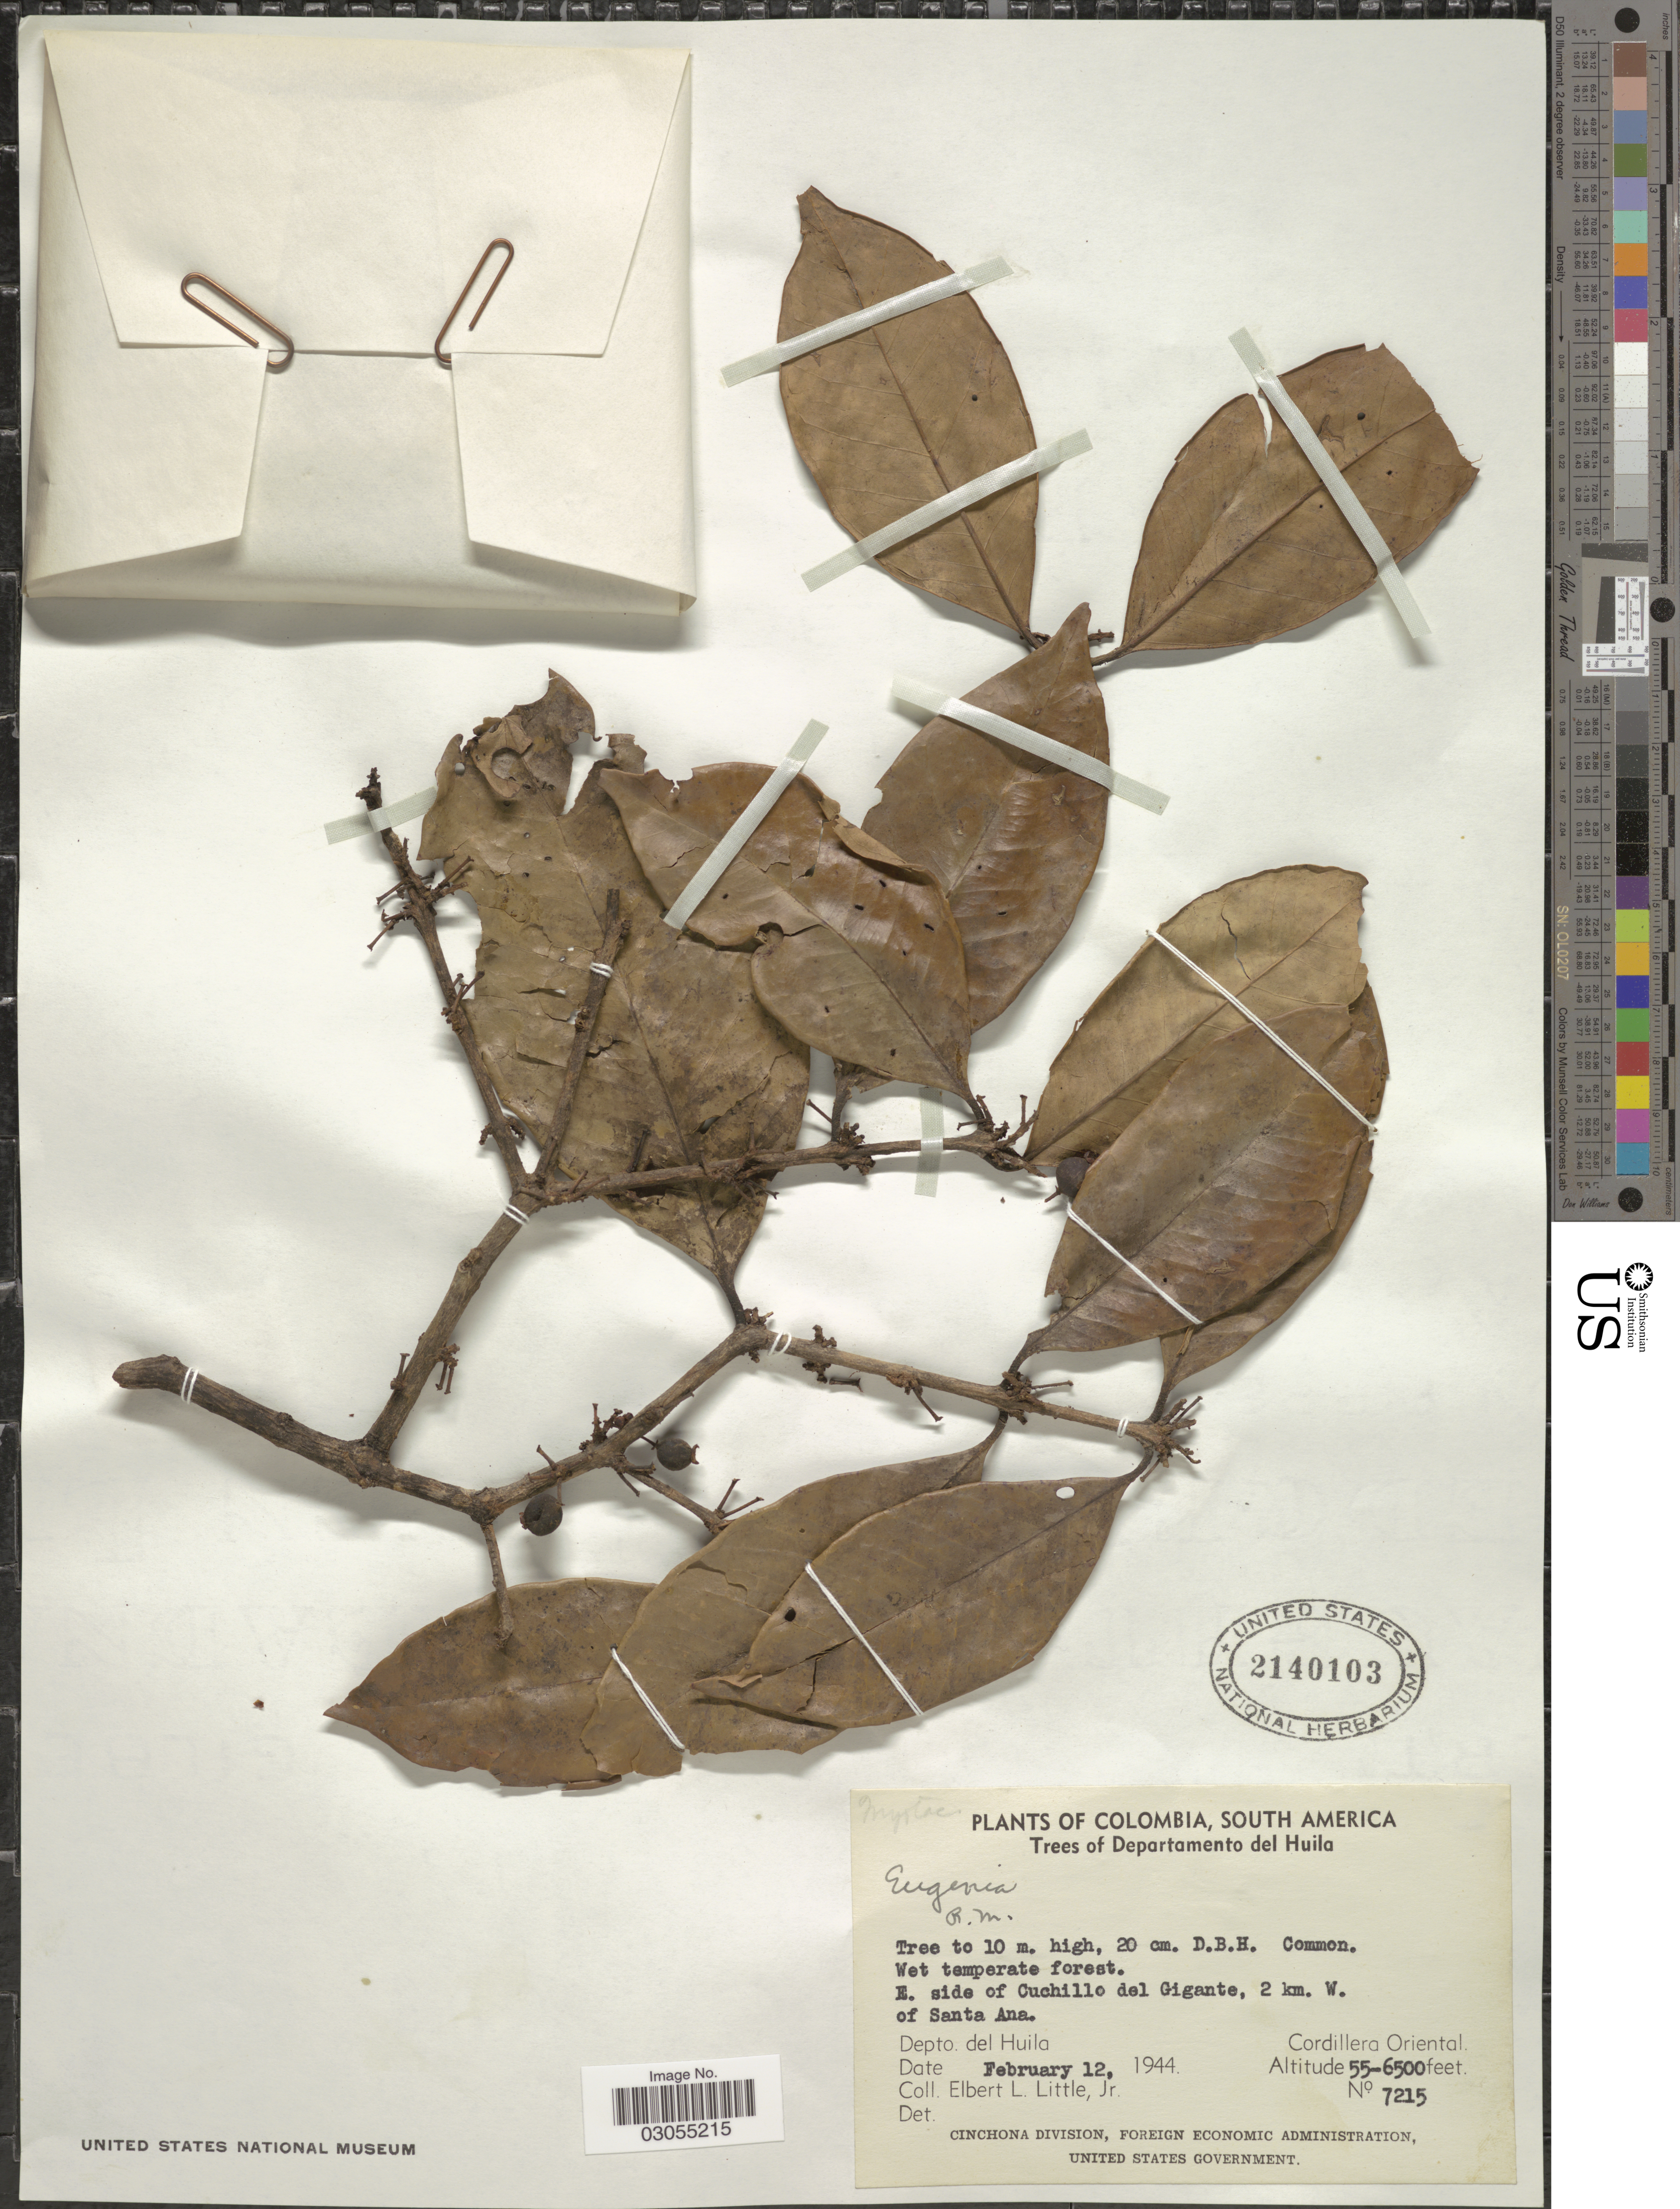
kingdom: Plantae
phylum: Tracheophyta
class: Magnoliopsida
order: Myrtales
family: Myrtaceae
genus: Eugenia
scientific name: Eugenia sp.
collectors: E. L. Little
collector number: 7215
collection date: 1944-02-12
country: Colombia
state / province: Huila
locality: E. side of Cuchillo del Gigante, 2 km. W. of Santa Ana. Depto. del Huila. Cordillera Oriental.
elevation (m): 1676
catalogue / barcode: US 2140103